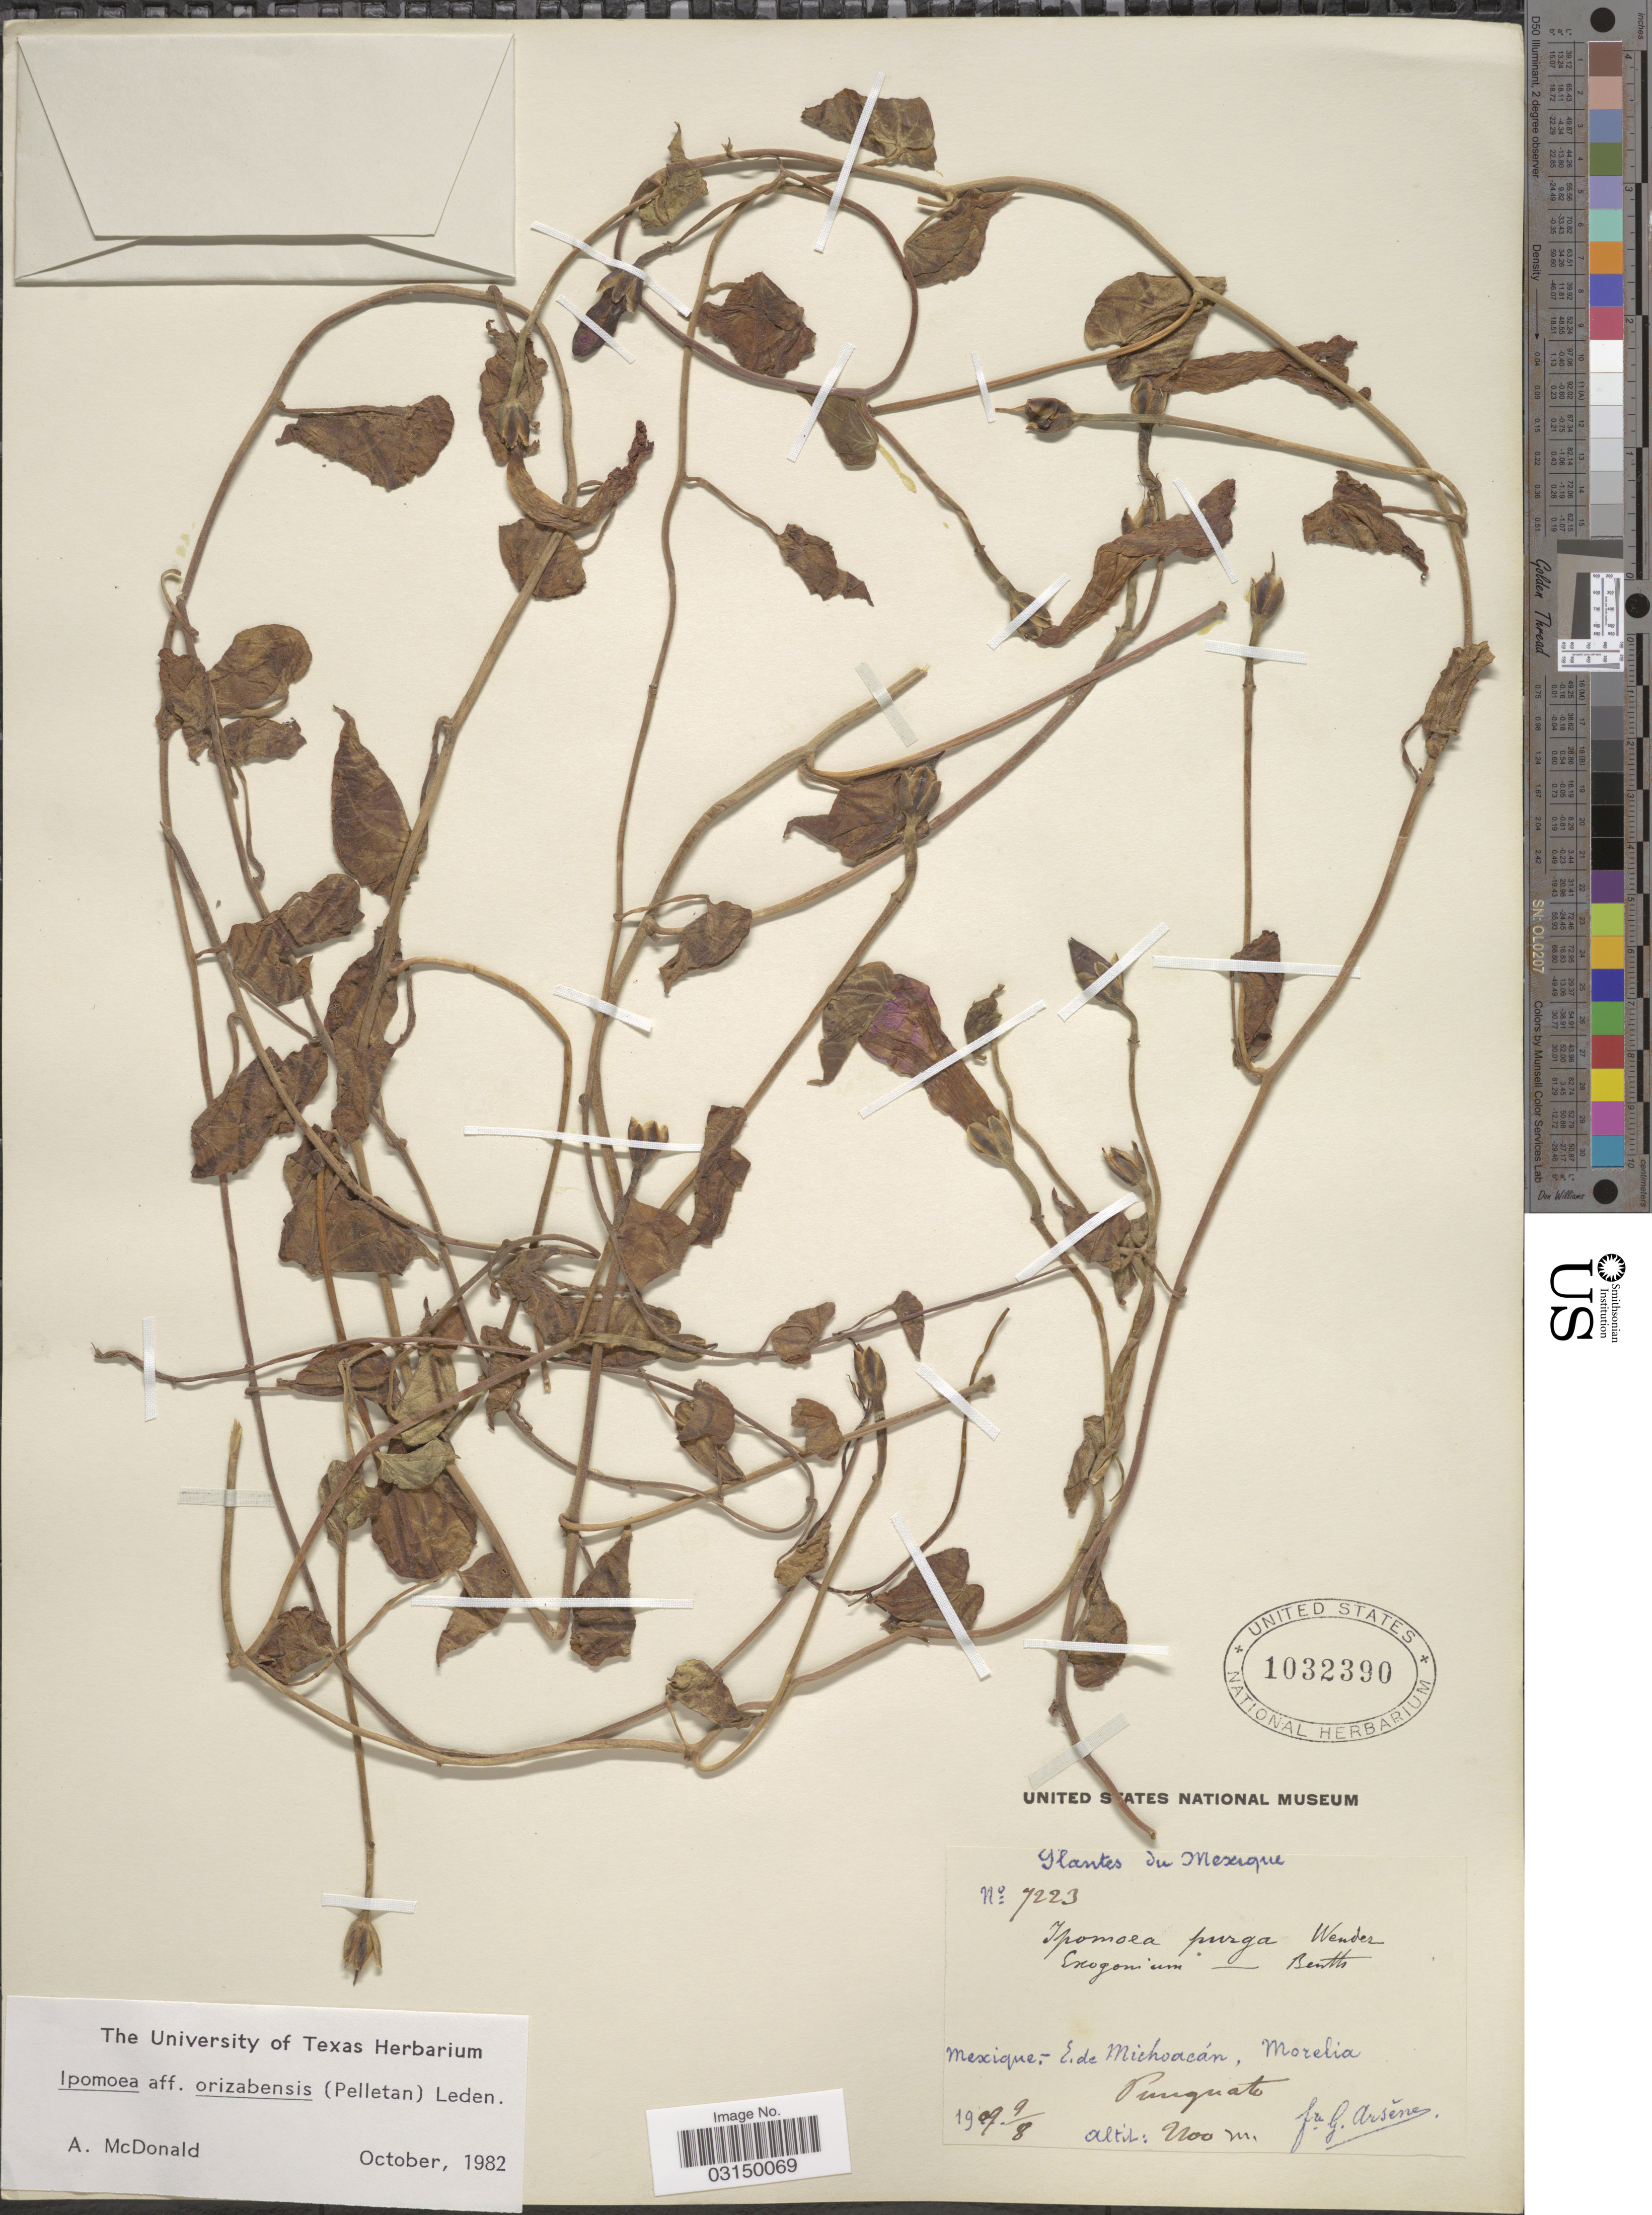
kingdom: Plantae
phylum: Tracheophyta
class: Magnoliopsida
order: Solanales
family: Convolvulaceae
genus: Ipomoea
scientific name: Ipomoea dimorphophylla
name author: Greenm.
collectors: Bro. G. Arsène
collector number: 7223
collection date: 1909-08-09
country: Mexico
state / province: Michoacán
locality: E. de Michoacán, Morelia, Punguato.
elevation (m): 2200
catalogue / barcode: US 1032390